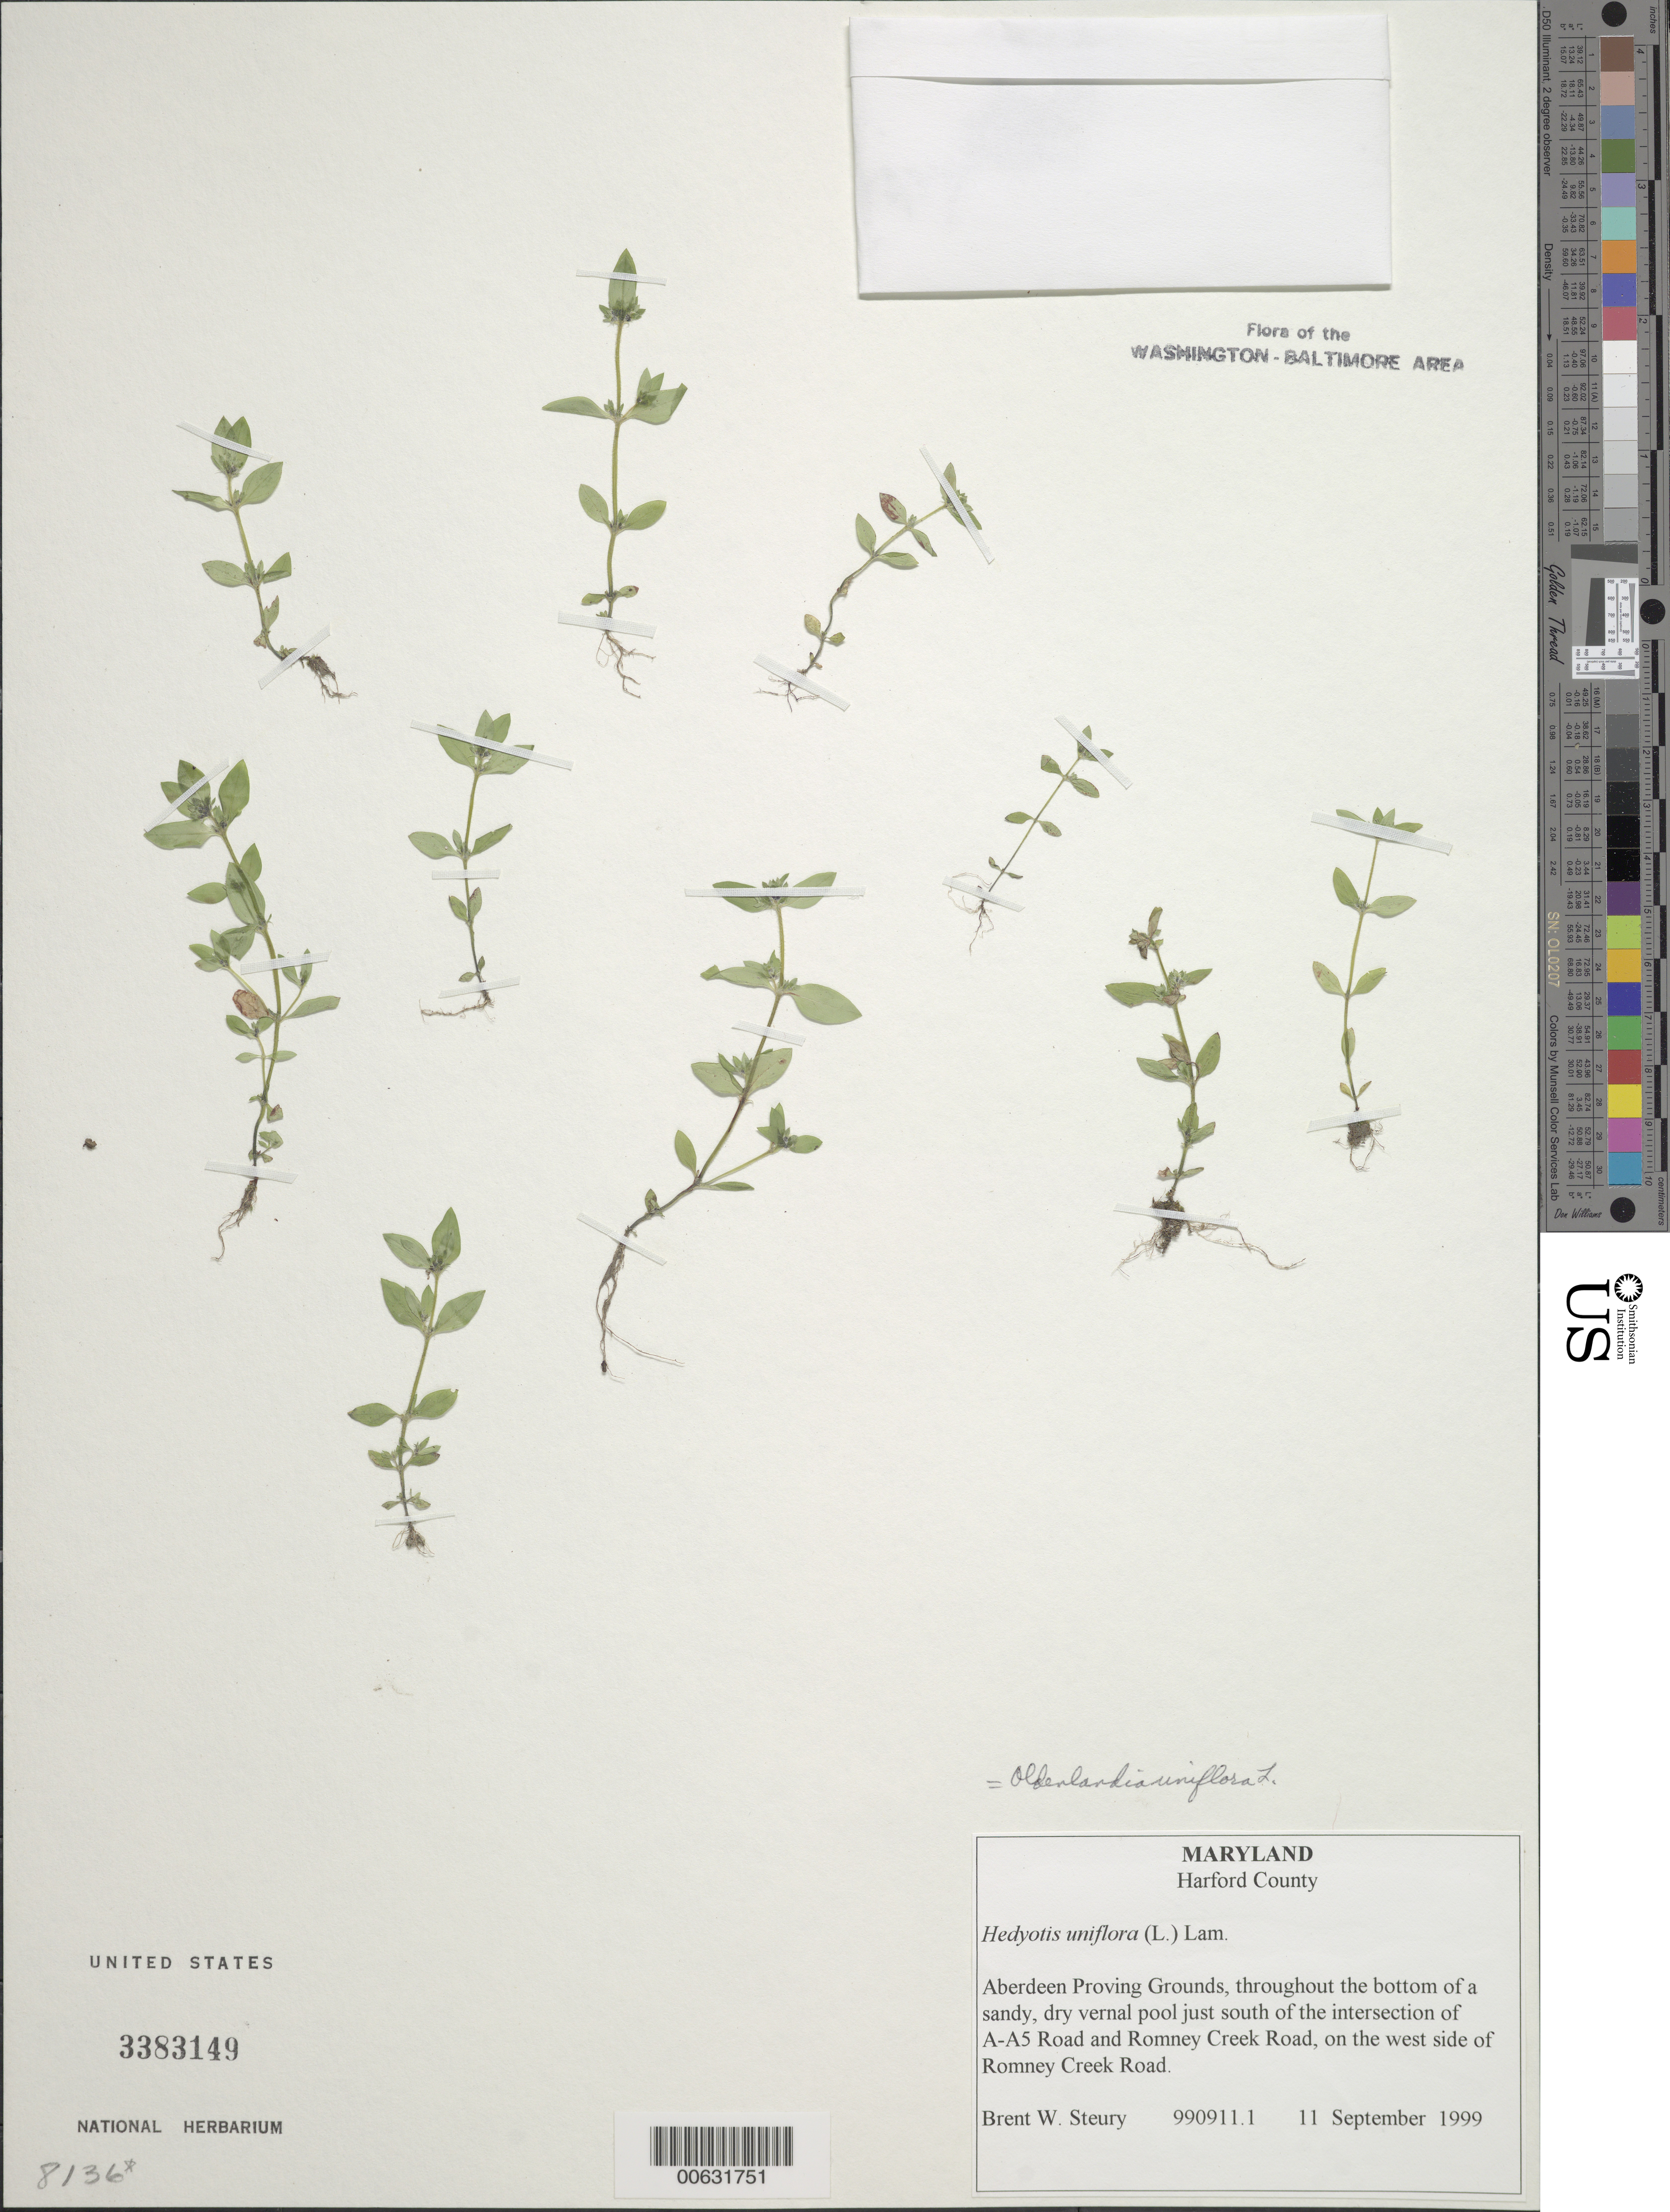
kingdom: Plantae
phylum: Tracheophyta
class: Magnoliopsida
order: Gentianales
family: Rubiaceae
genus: Oldenlandia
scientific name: Oldenlandia uniflora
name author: L.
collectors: B. Steury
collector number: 990911.1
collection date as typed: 11 Sep 1999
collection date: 1999-09-11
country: United States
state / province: Maryland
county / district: Harford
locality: Aberdeen Proving Grounds, just south of the intersection of A-A5 Road and Romney Creek Road, on the west side of Romney Creek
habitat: Throughout the bottom of a sandy, dry vrnal pool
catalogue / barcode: US 3383149